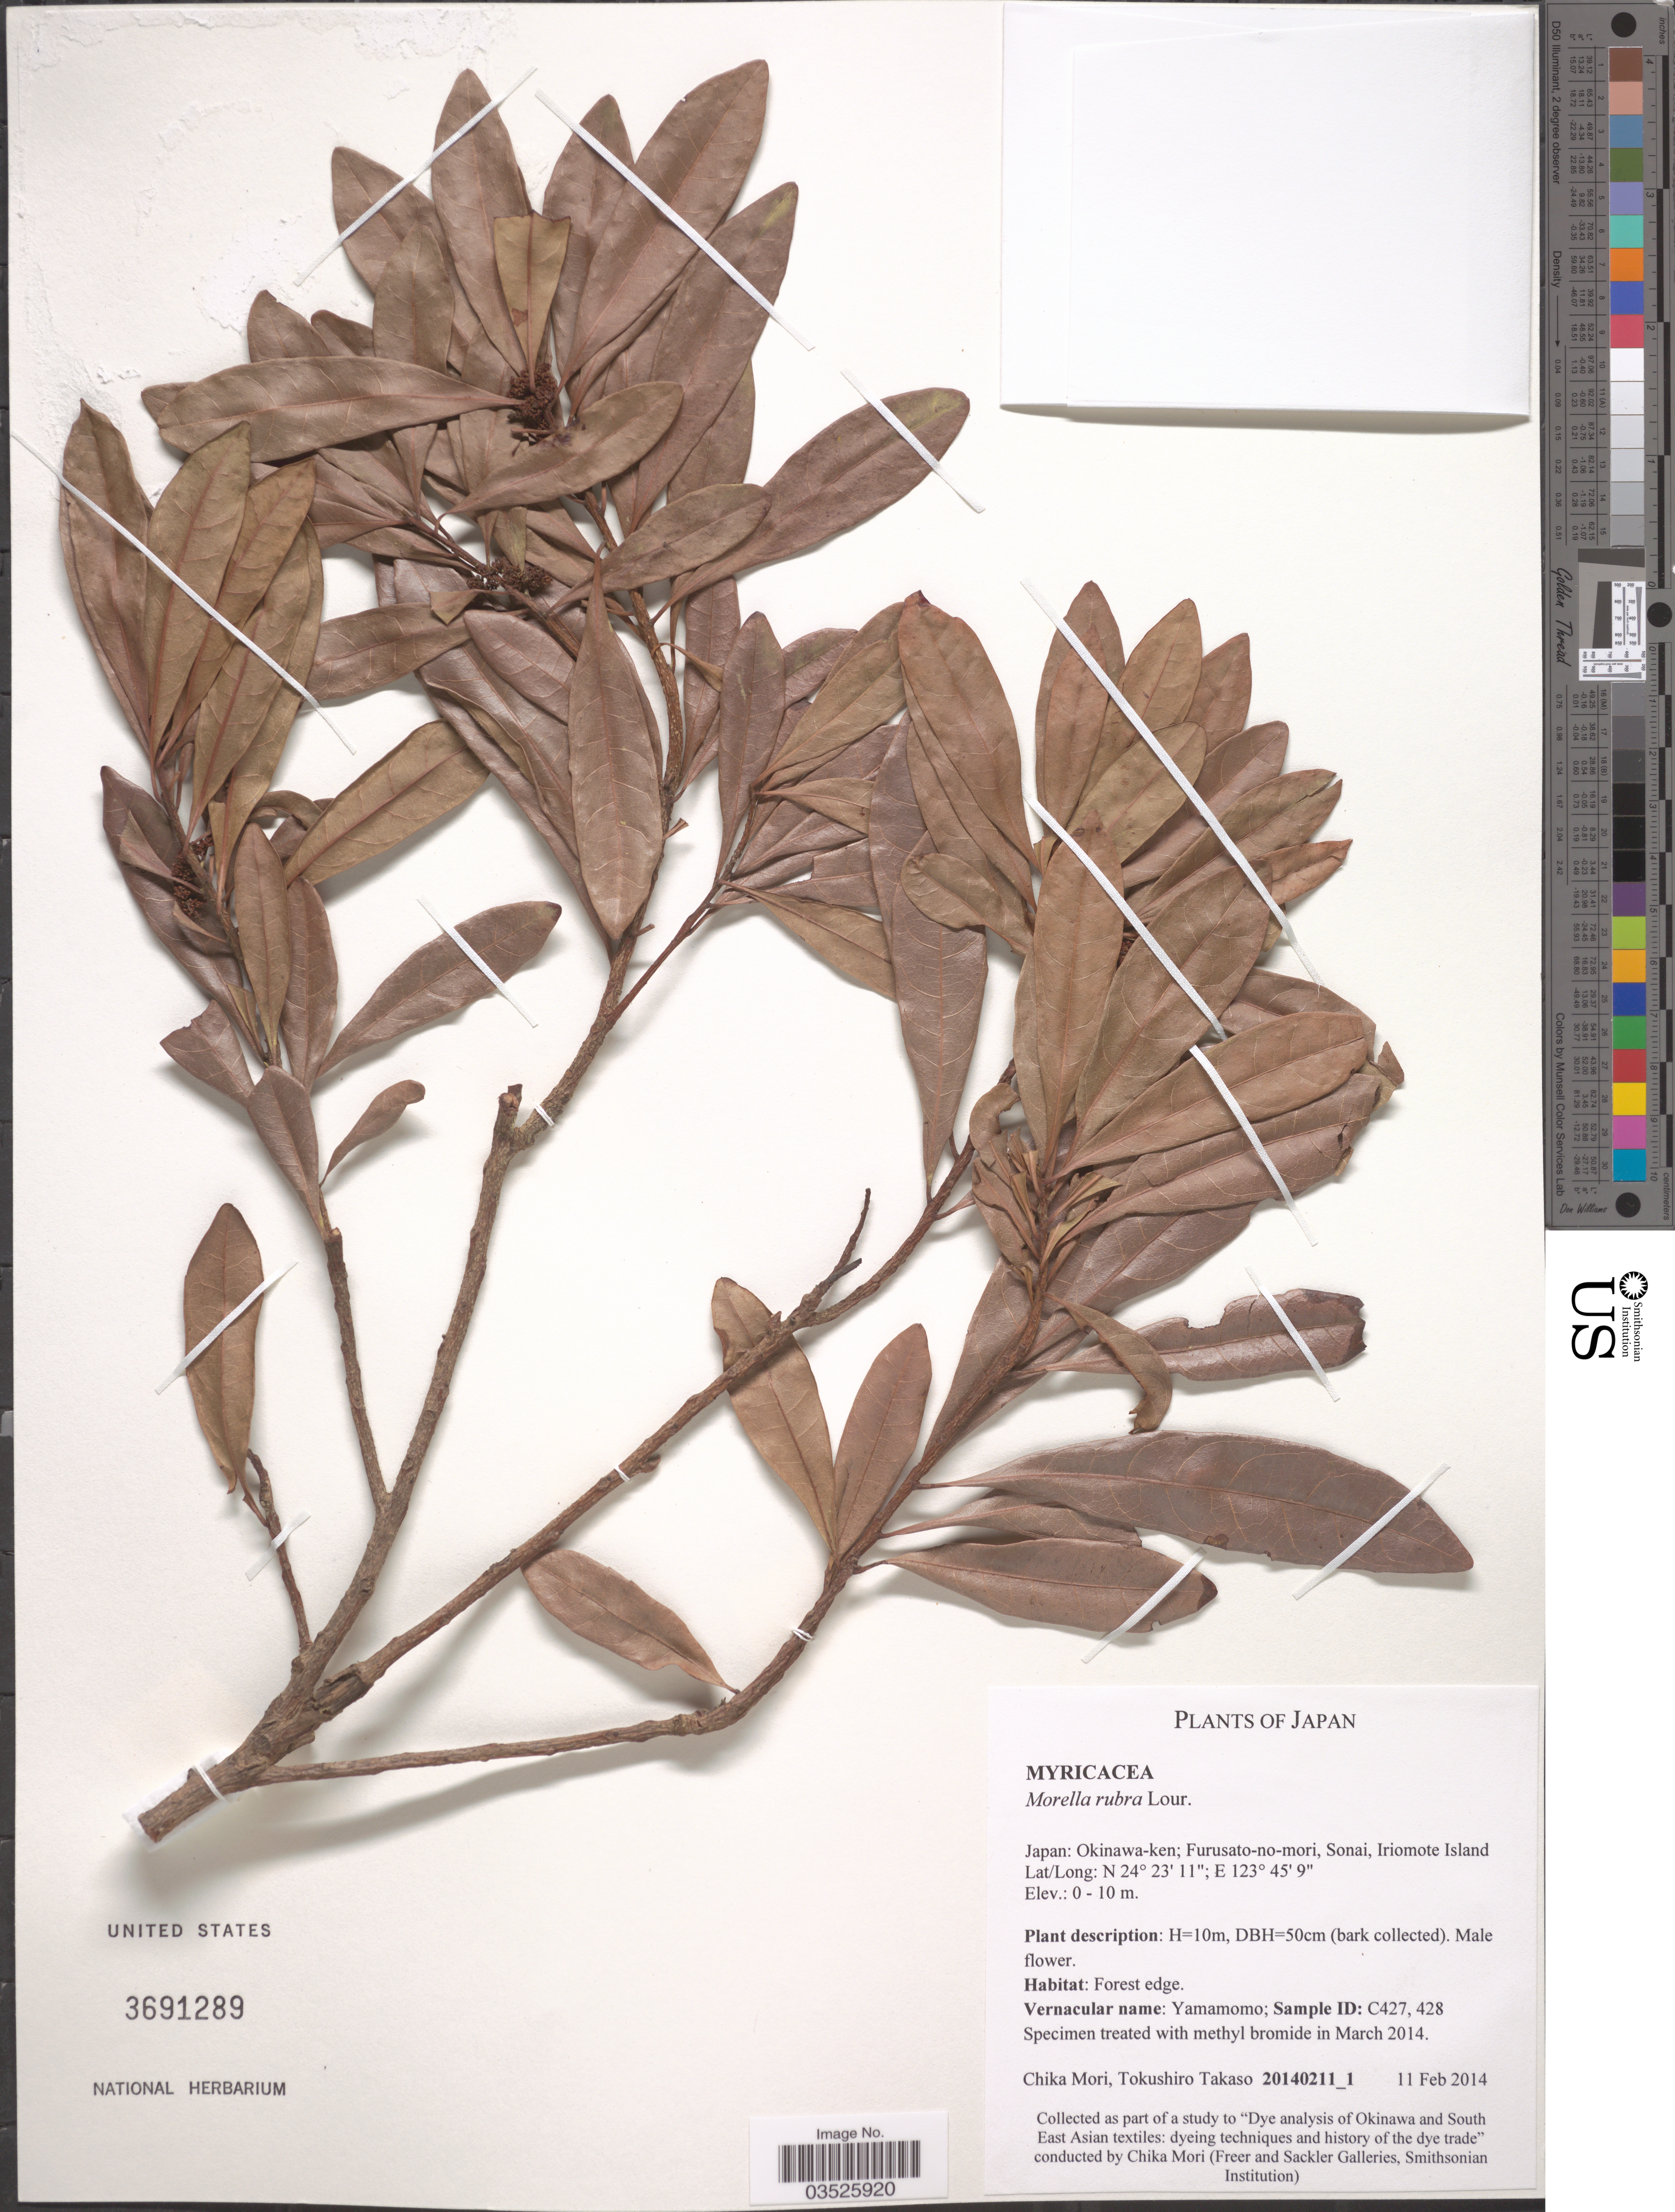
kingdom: Plantae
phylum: Tracheophyta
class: Magnoliopsida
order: Fagales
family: Myricaceae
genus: Morella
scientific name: Morella rubra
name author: Lour.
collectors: C. Mori & T. Takaso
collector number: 20140211_1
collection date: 2014-02-11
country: Japan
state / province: Okinawa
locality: Okinawa-ken; Furusato-no-mori, Sonai, Iriomote Island.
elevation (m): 0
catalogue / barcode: US 3691289